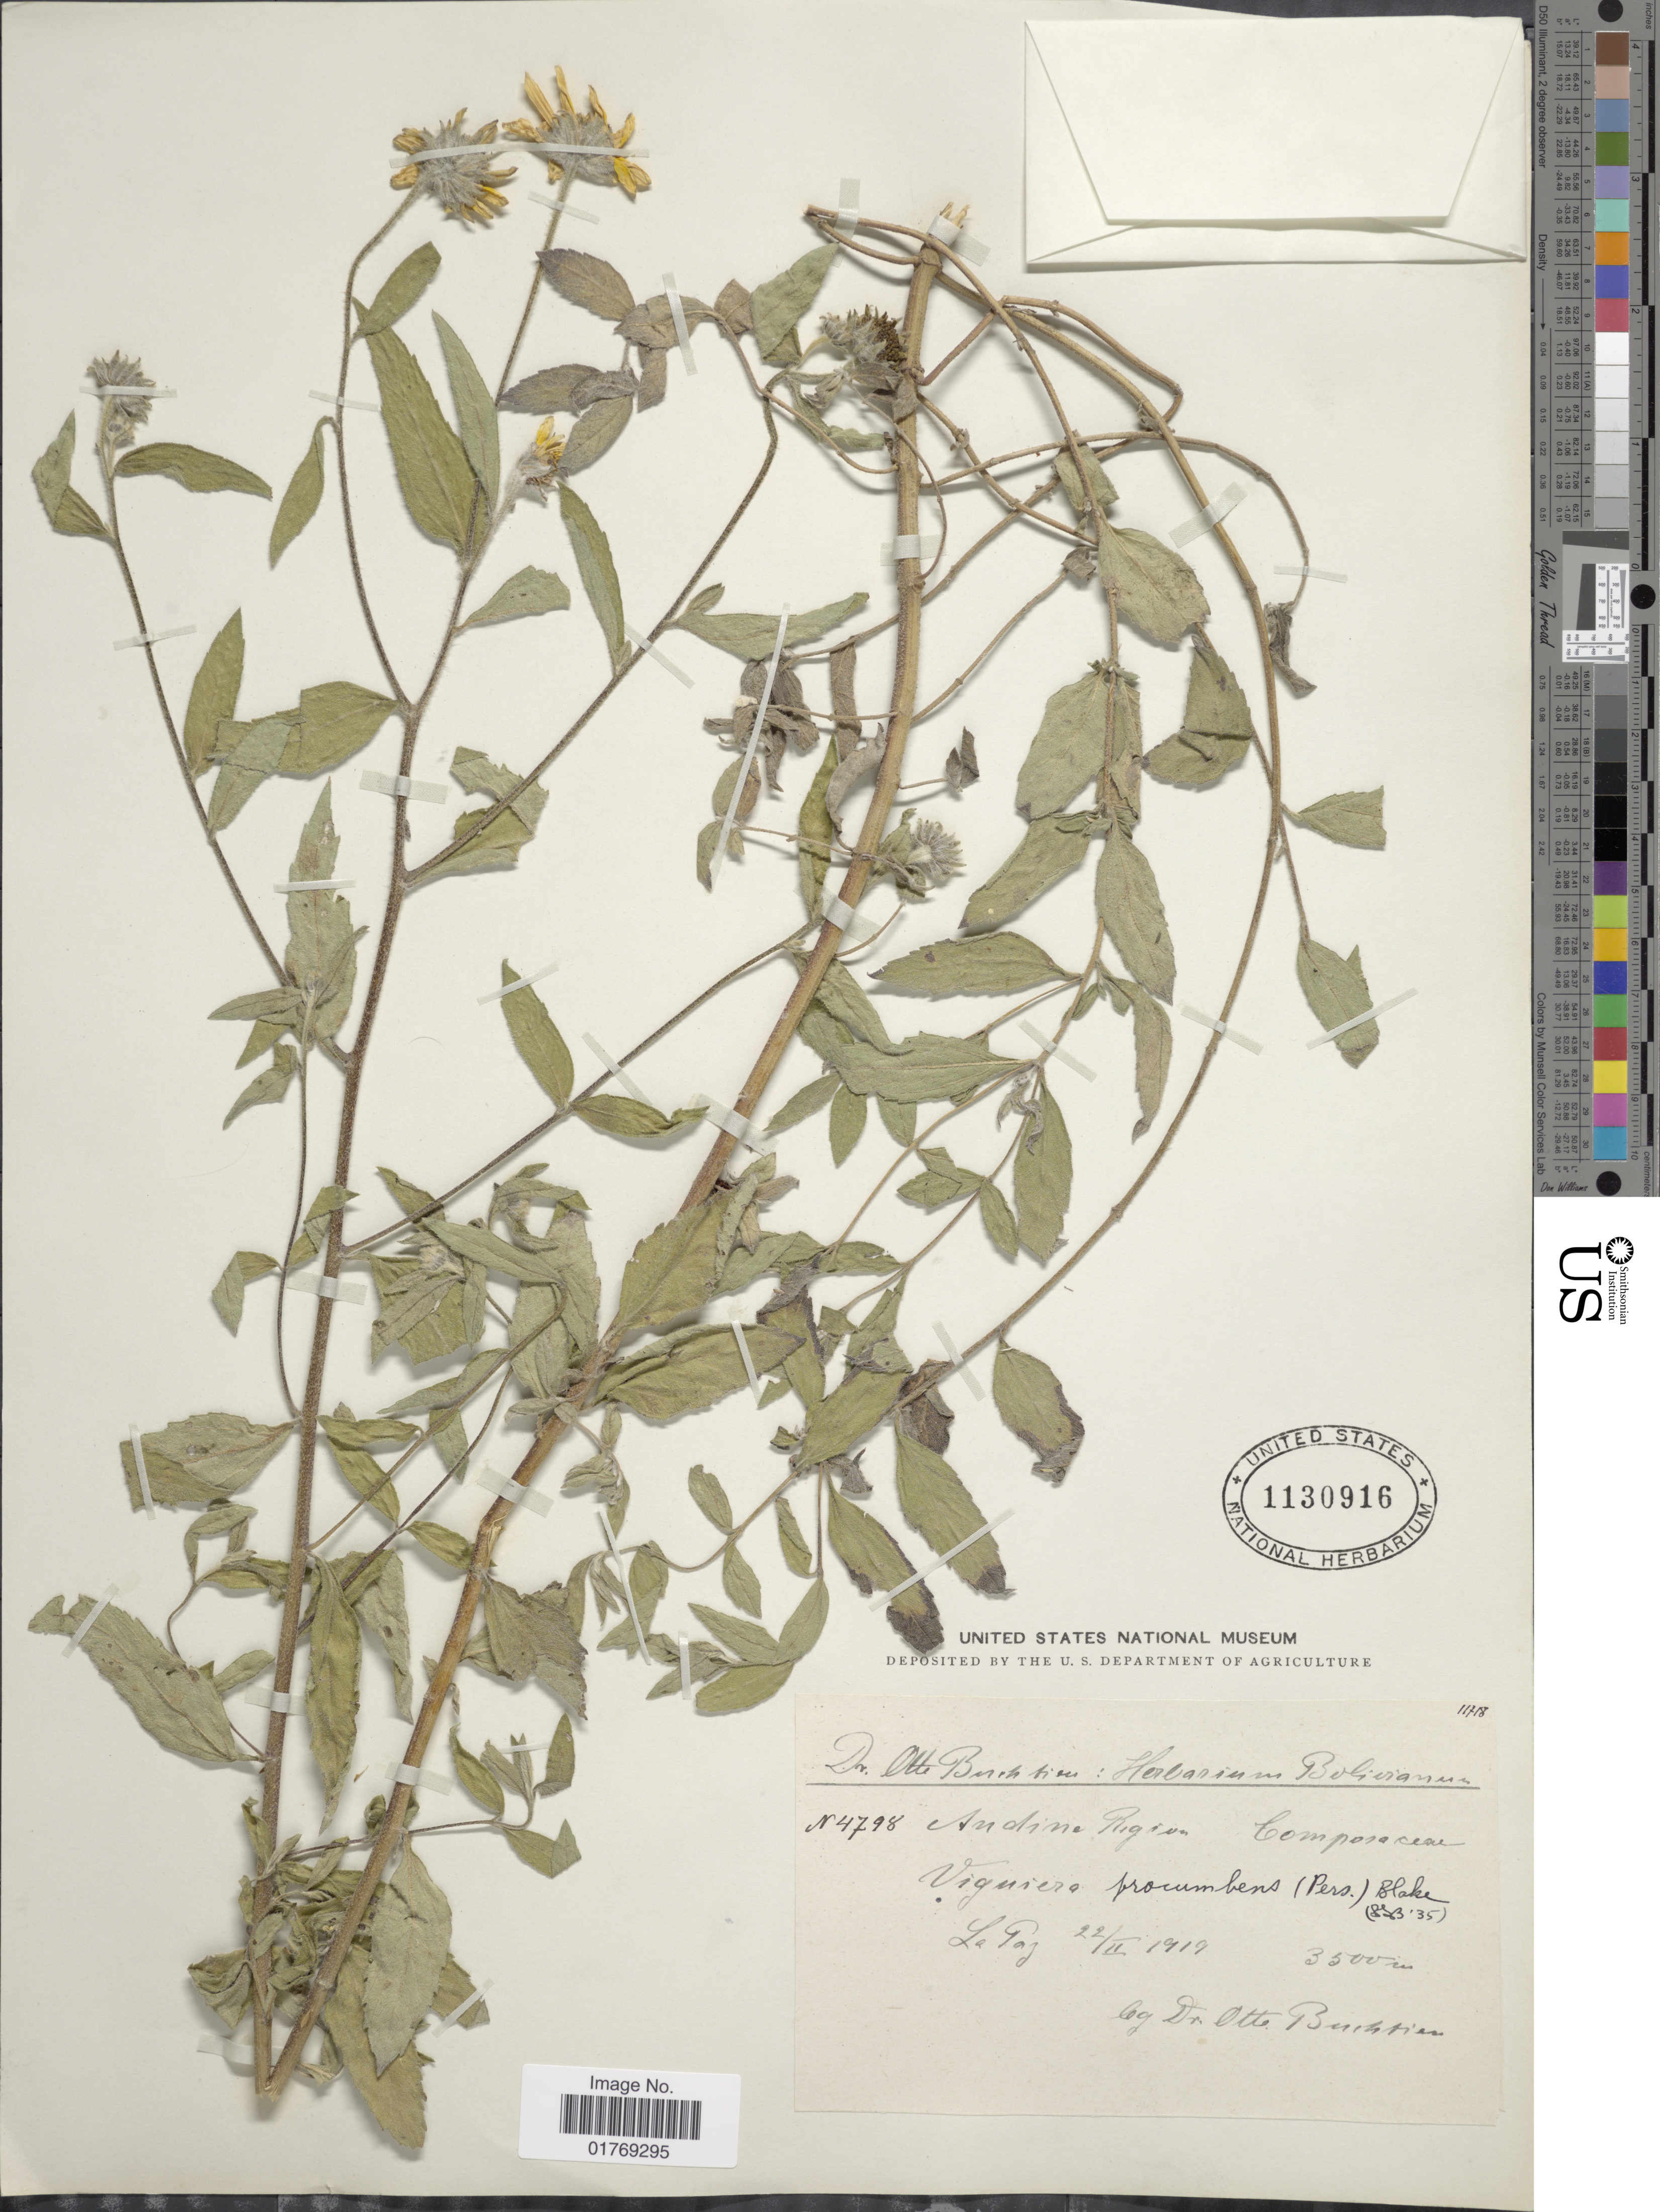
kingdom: Plantae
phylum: Tracheophyta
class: Magnoliopsida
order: Asterales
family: Asteraceae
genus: Viguiera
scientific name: Viguiera sp.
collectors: O. Buchtien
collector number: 4798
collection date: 1919-02-22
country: Bolivia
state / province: La Paz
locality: Andina Region. La Paz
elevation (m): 3500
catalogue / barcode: US 1130916